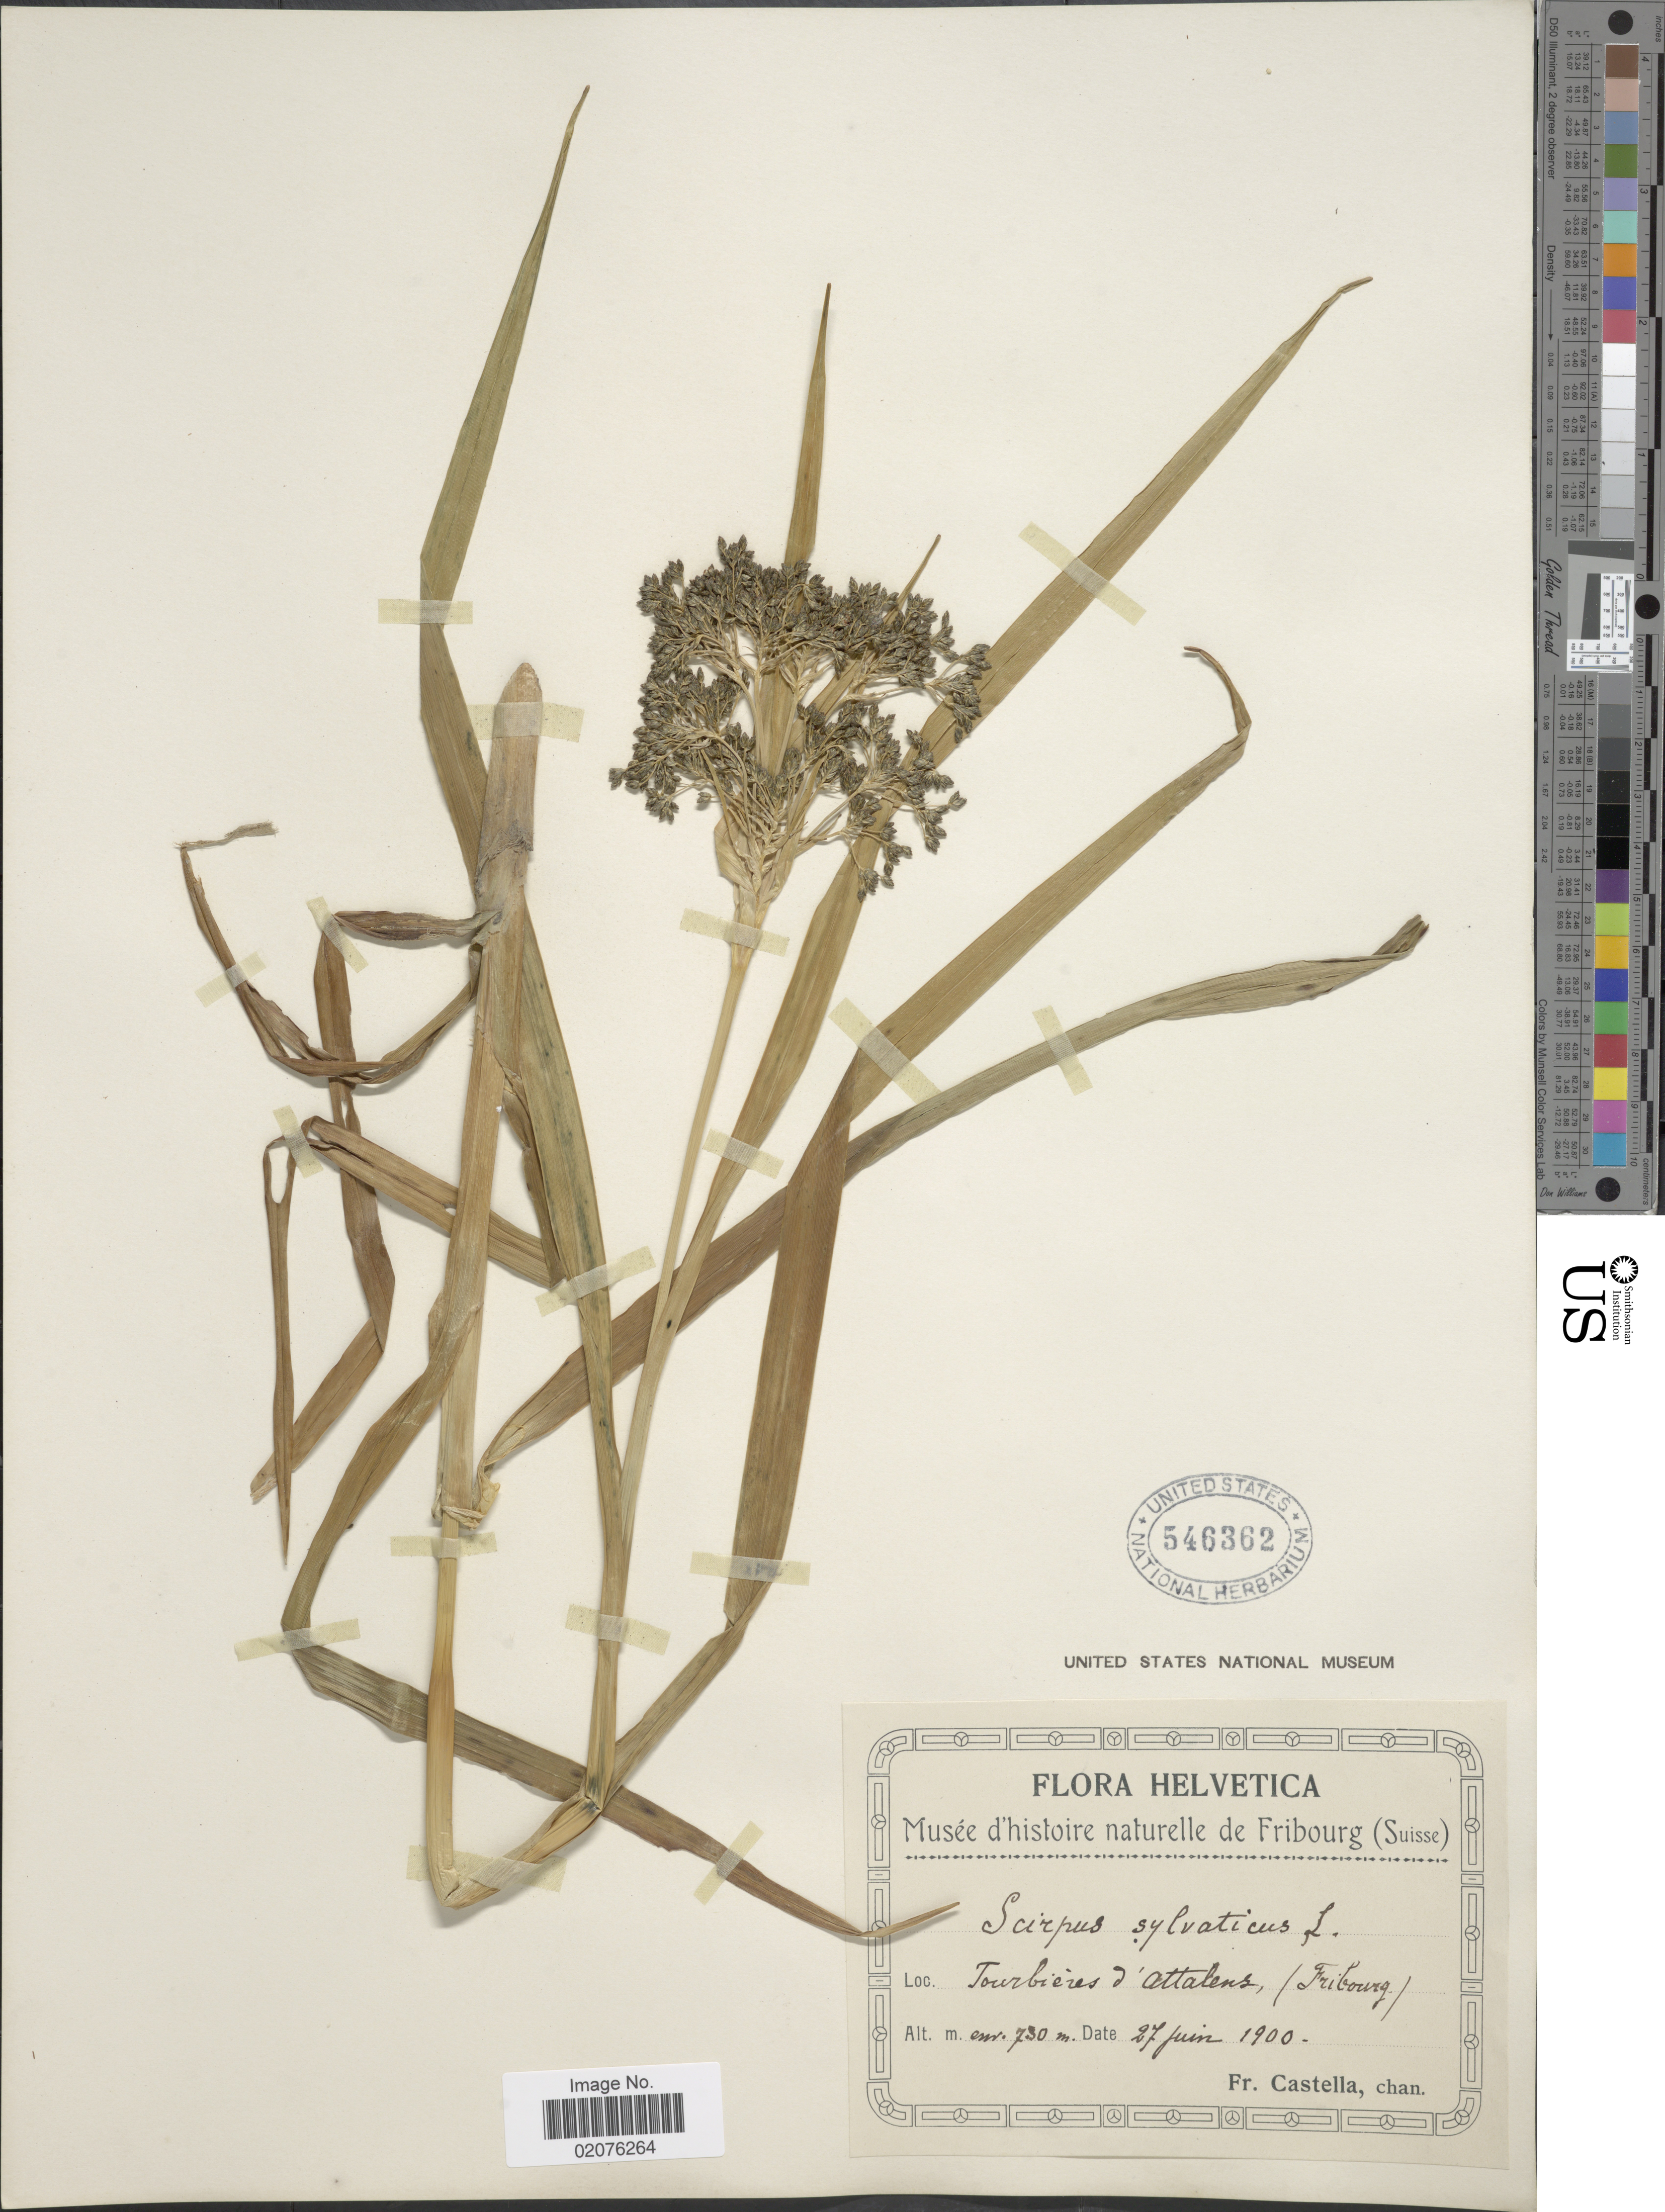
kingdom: Plantae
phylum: Tracheophyta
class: Liliopsida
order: Poales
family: Cyperaceae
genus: Scirpus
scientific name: Scirpus sylvaticus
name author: L.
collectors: Fr. Castella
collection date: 1900-06-27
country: Switzerland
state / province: Fribourg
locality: Helvetica, Tourbieres d' Attalens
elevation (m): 730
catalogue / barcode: US 546362